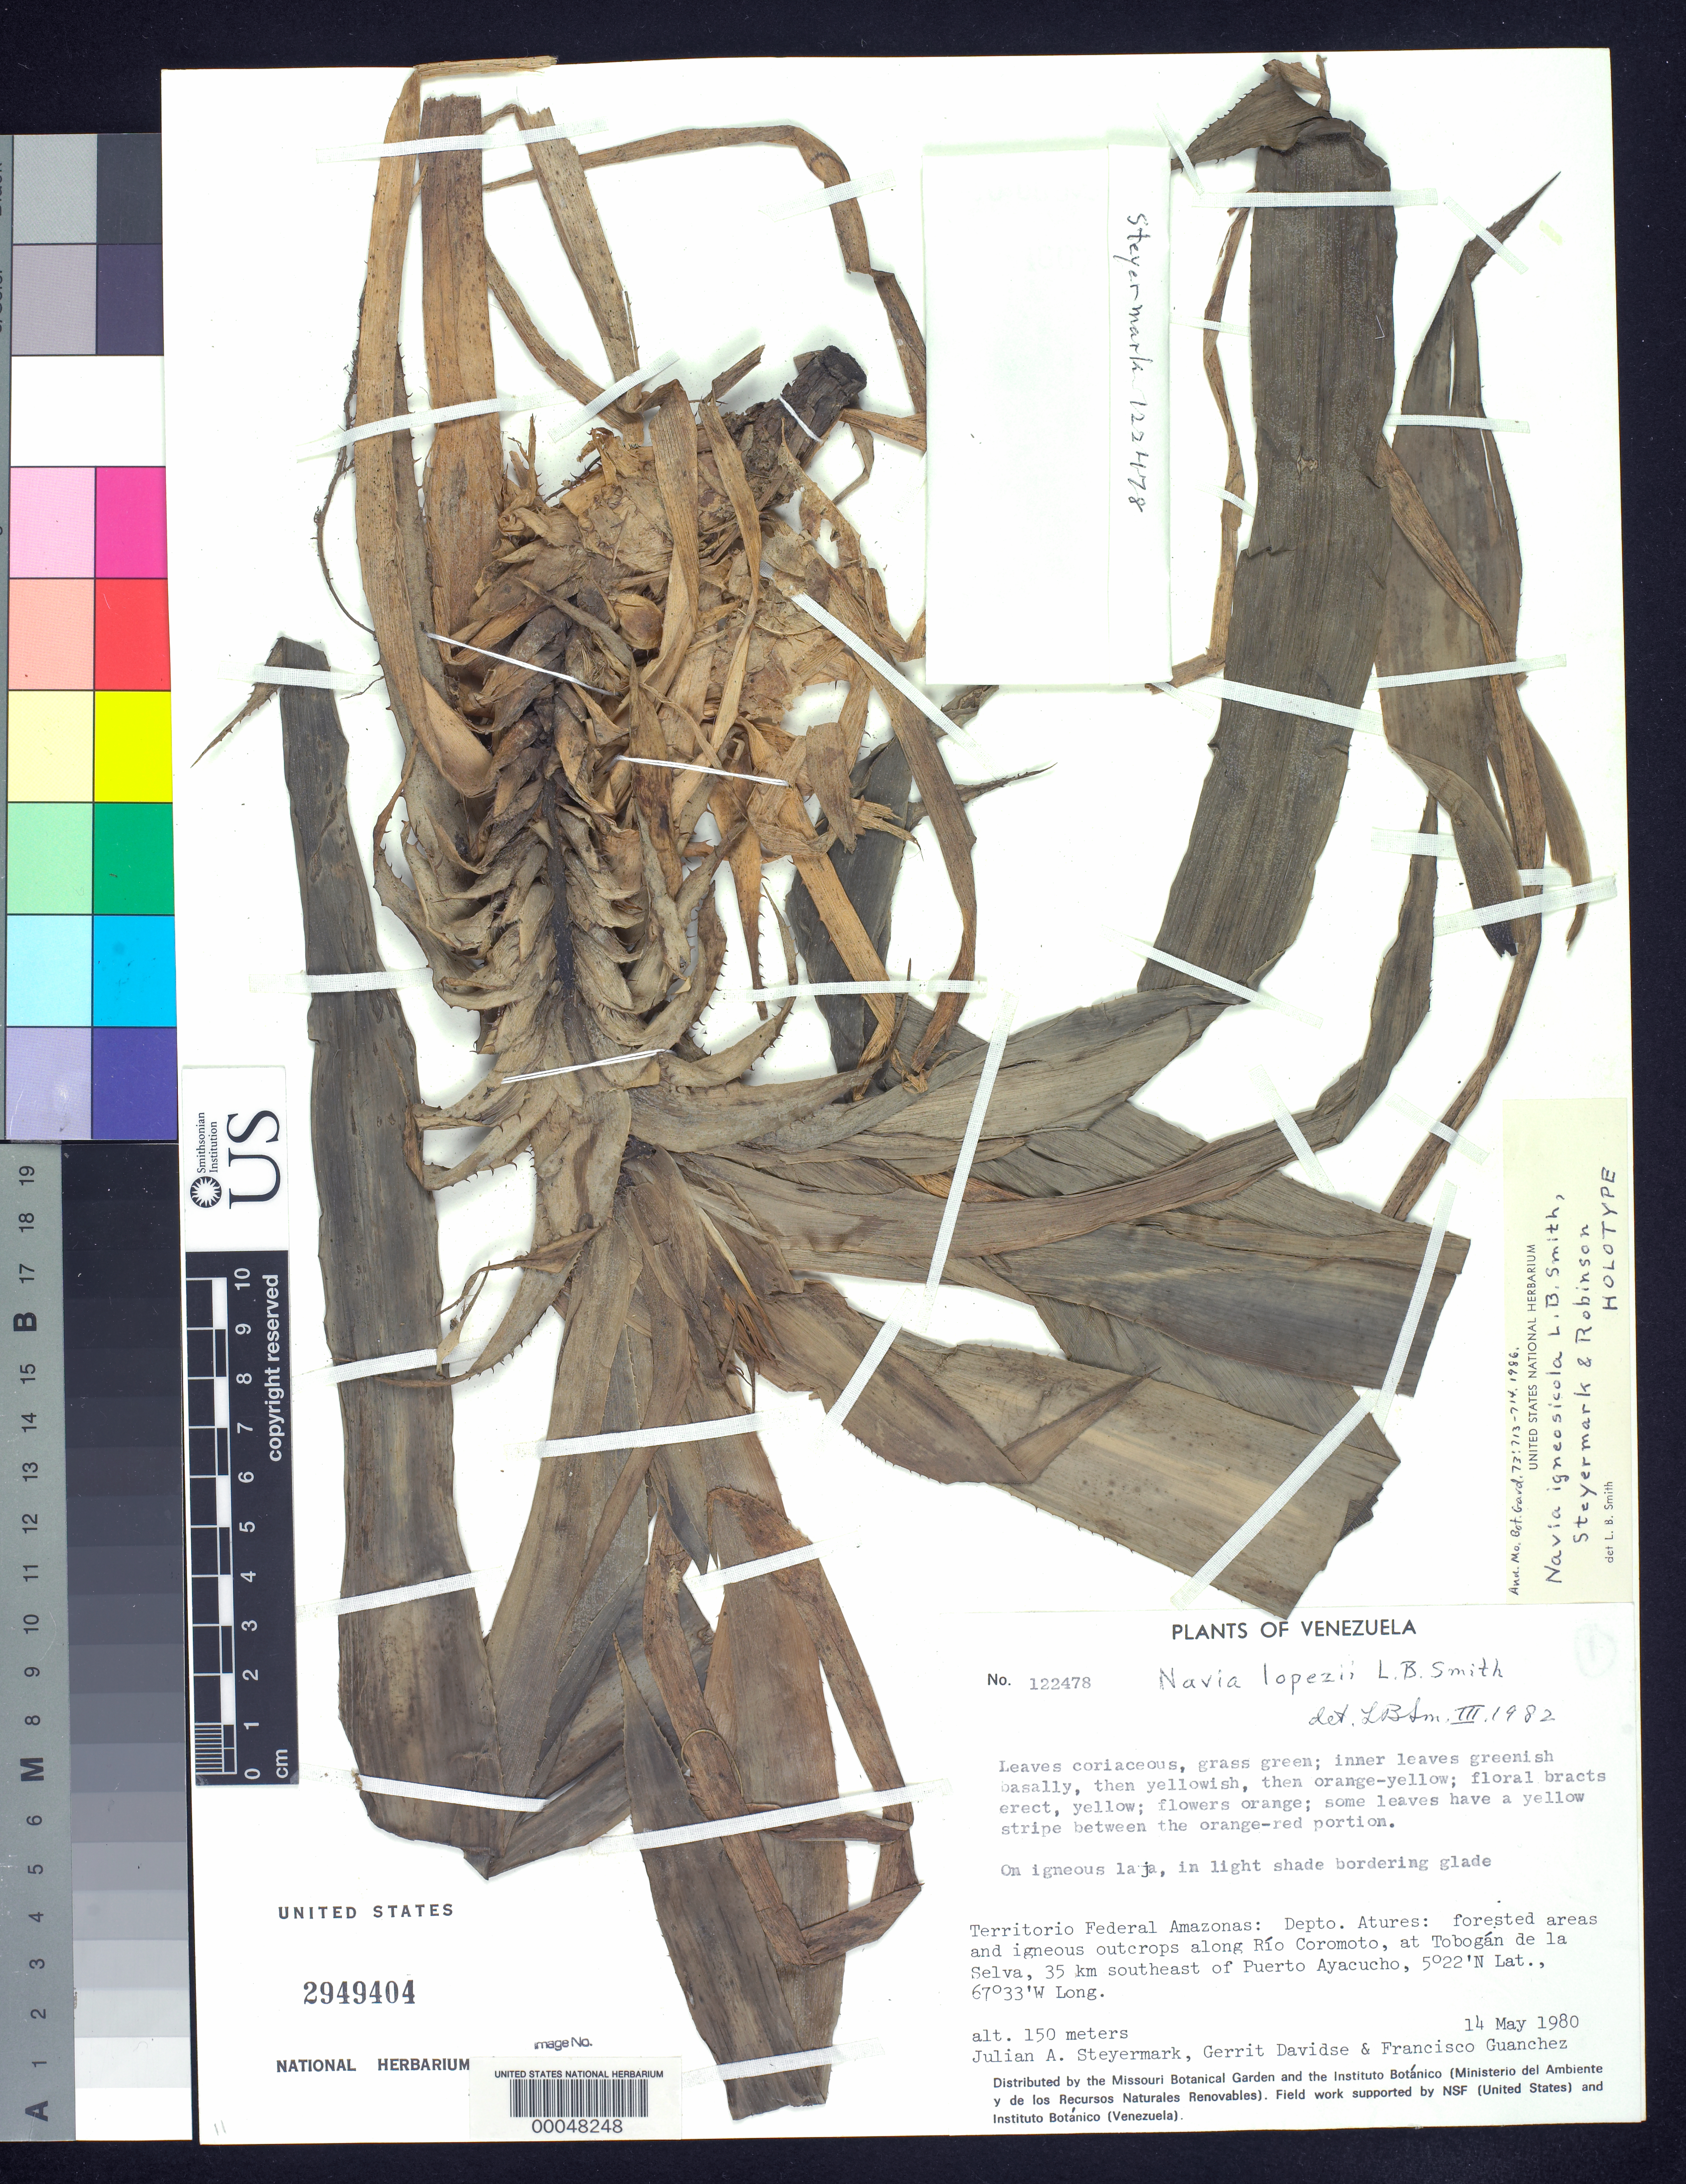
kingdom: Plantae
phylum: Tracheophyta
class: Liliopsida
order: Poales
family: Bromeliaceae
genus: Navia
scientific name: Navia igneosicola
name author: L.B. Sm.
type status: Holotype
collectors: J. Steyermark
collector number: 122478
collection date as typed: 14 May 1980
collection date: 1980-05-14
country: Venezuela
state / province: Amazonas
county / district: Atures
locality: Along Rio Coromoto, at Tobogan de La Selva, 35 km. SE of Puerto Ayacucho.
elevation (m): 150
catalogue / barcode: US 2949404